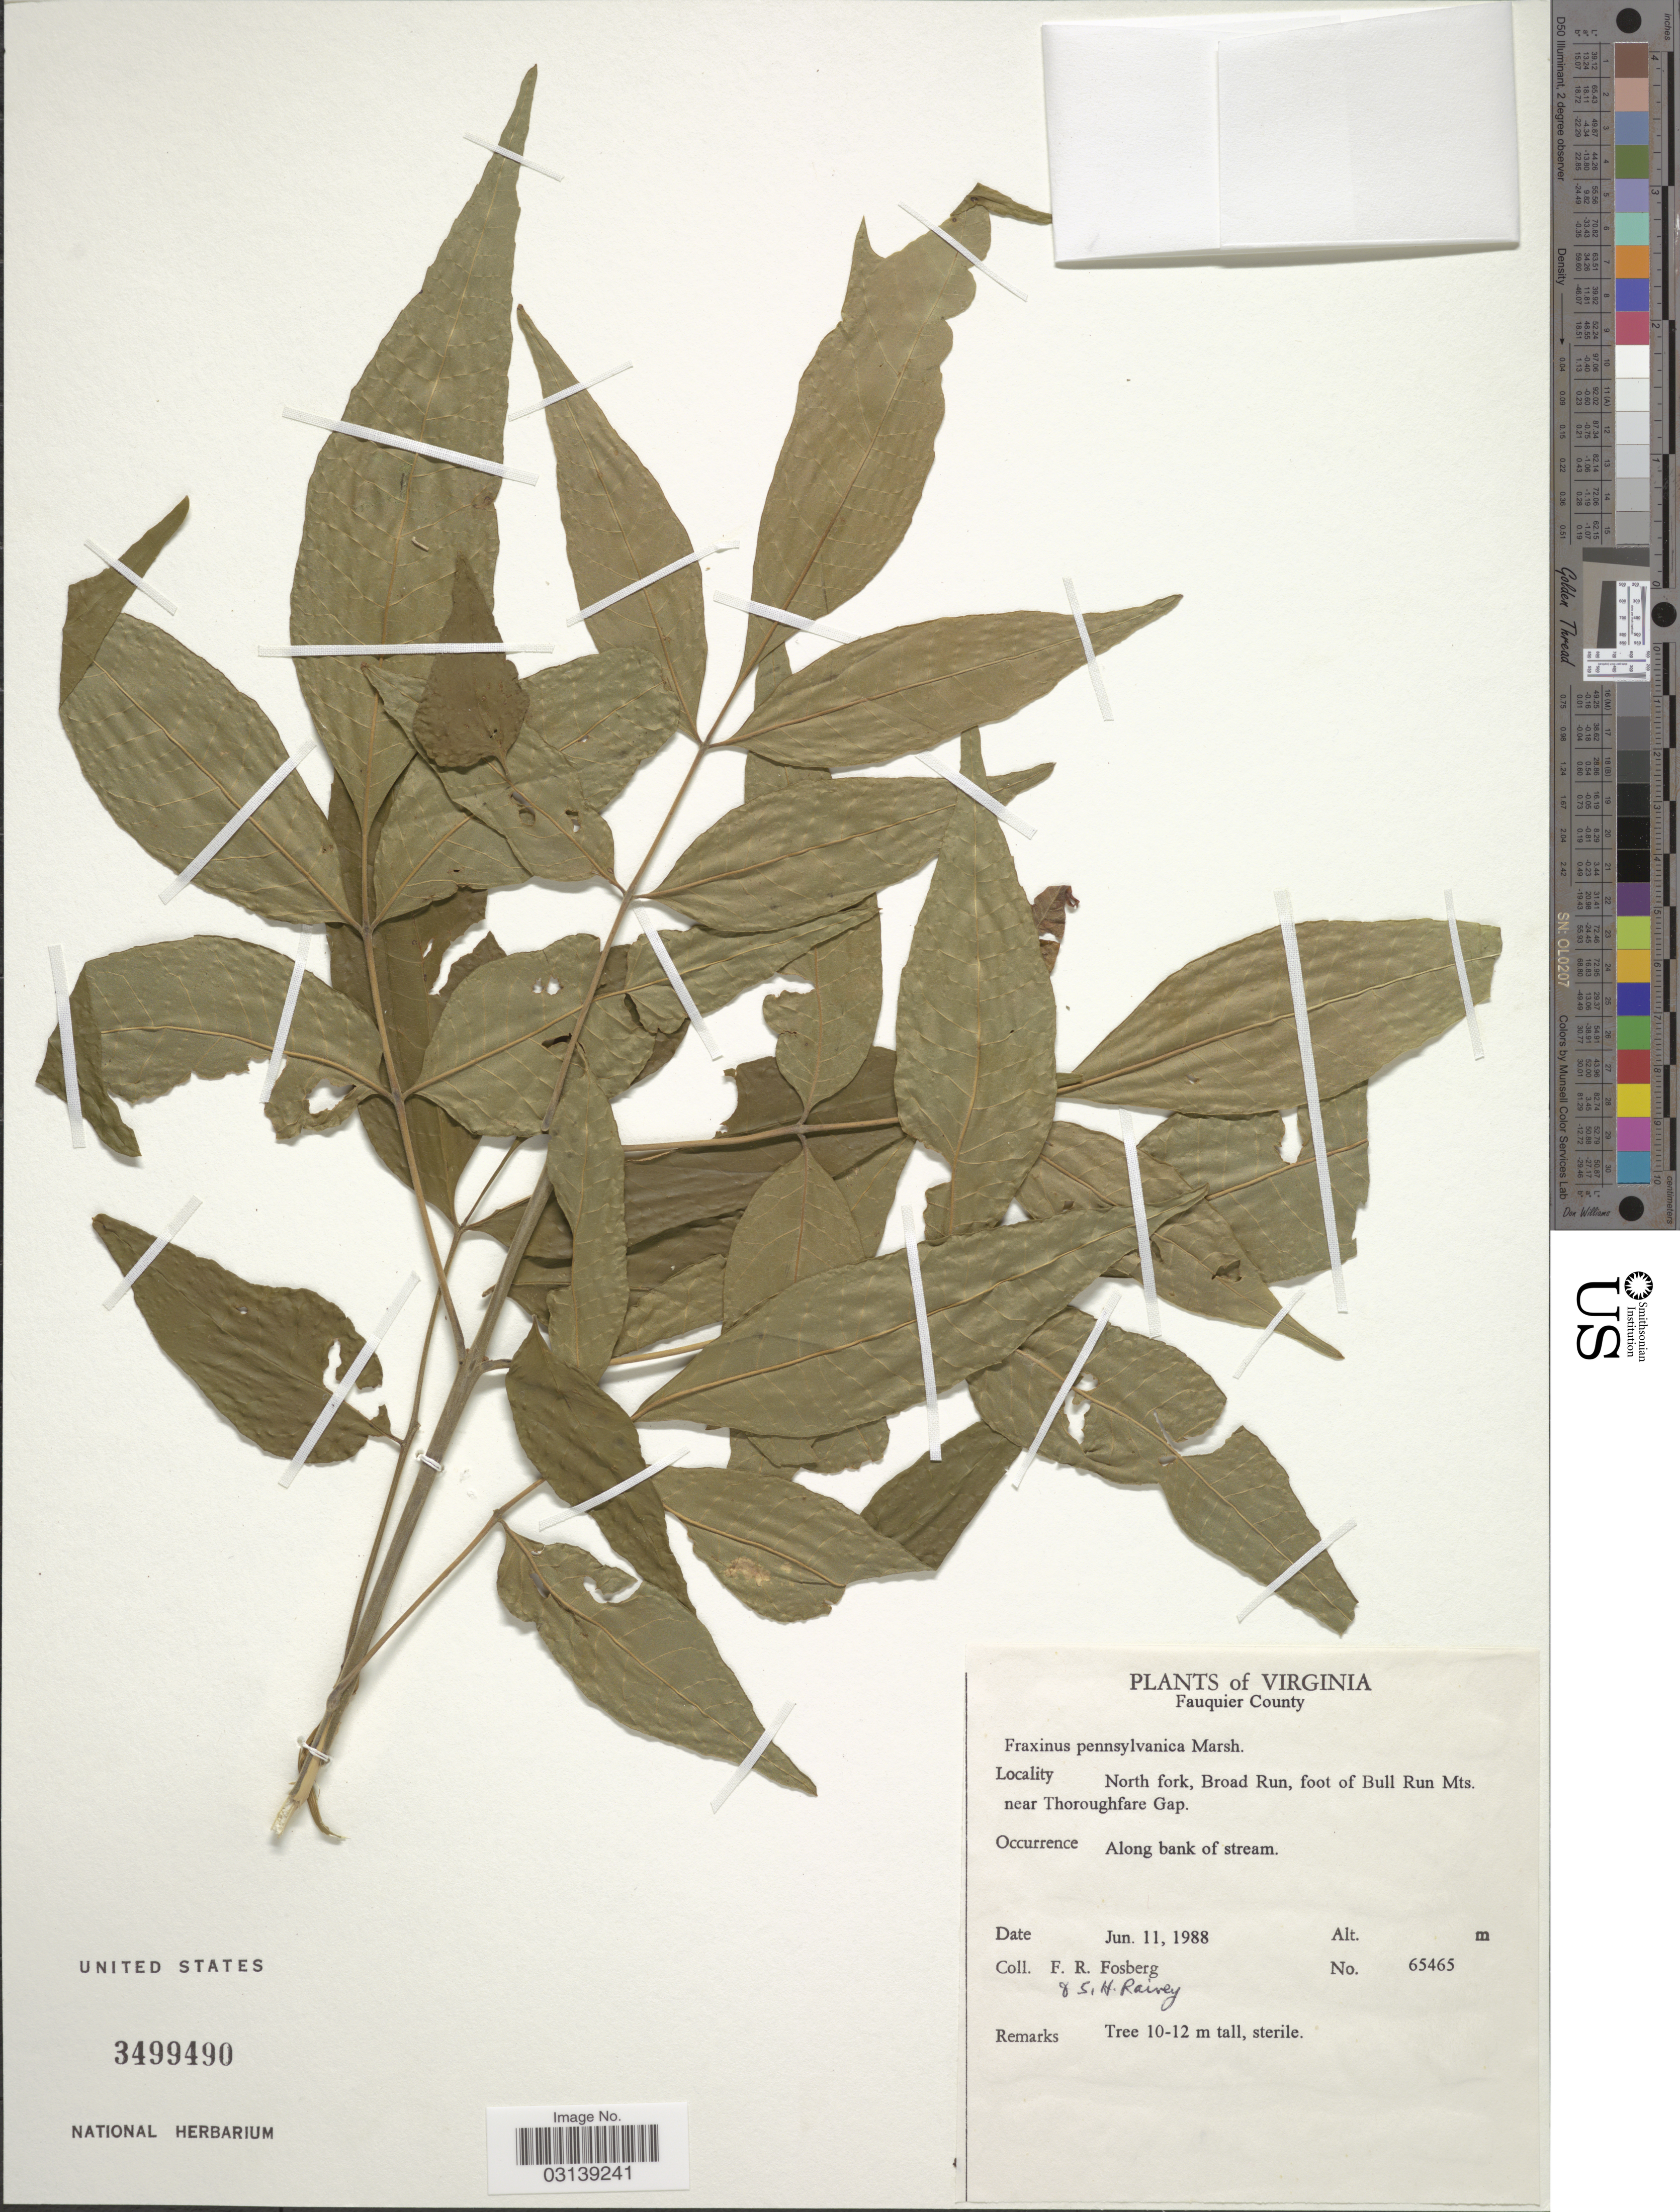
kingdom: Plantae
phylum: Tracheophyta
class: Magnoliopsida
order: Lamiales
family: Oleaceae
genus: Fraxinus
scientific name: Fraxinus pennsylvanica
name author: Marshall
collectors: F. R. Fosberg & S. Rainey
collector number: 65465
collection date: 1988-06-11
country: United States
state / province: Virginia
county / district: Fauquier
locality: Fauquier County, North fork, Broad Run, foot of Bull Run Mts., near Thoroughfare Gap.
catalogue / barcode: US 3499490